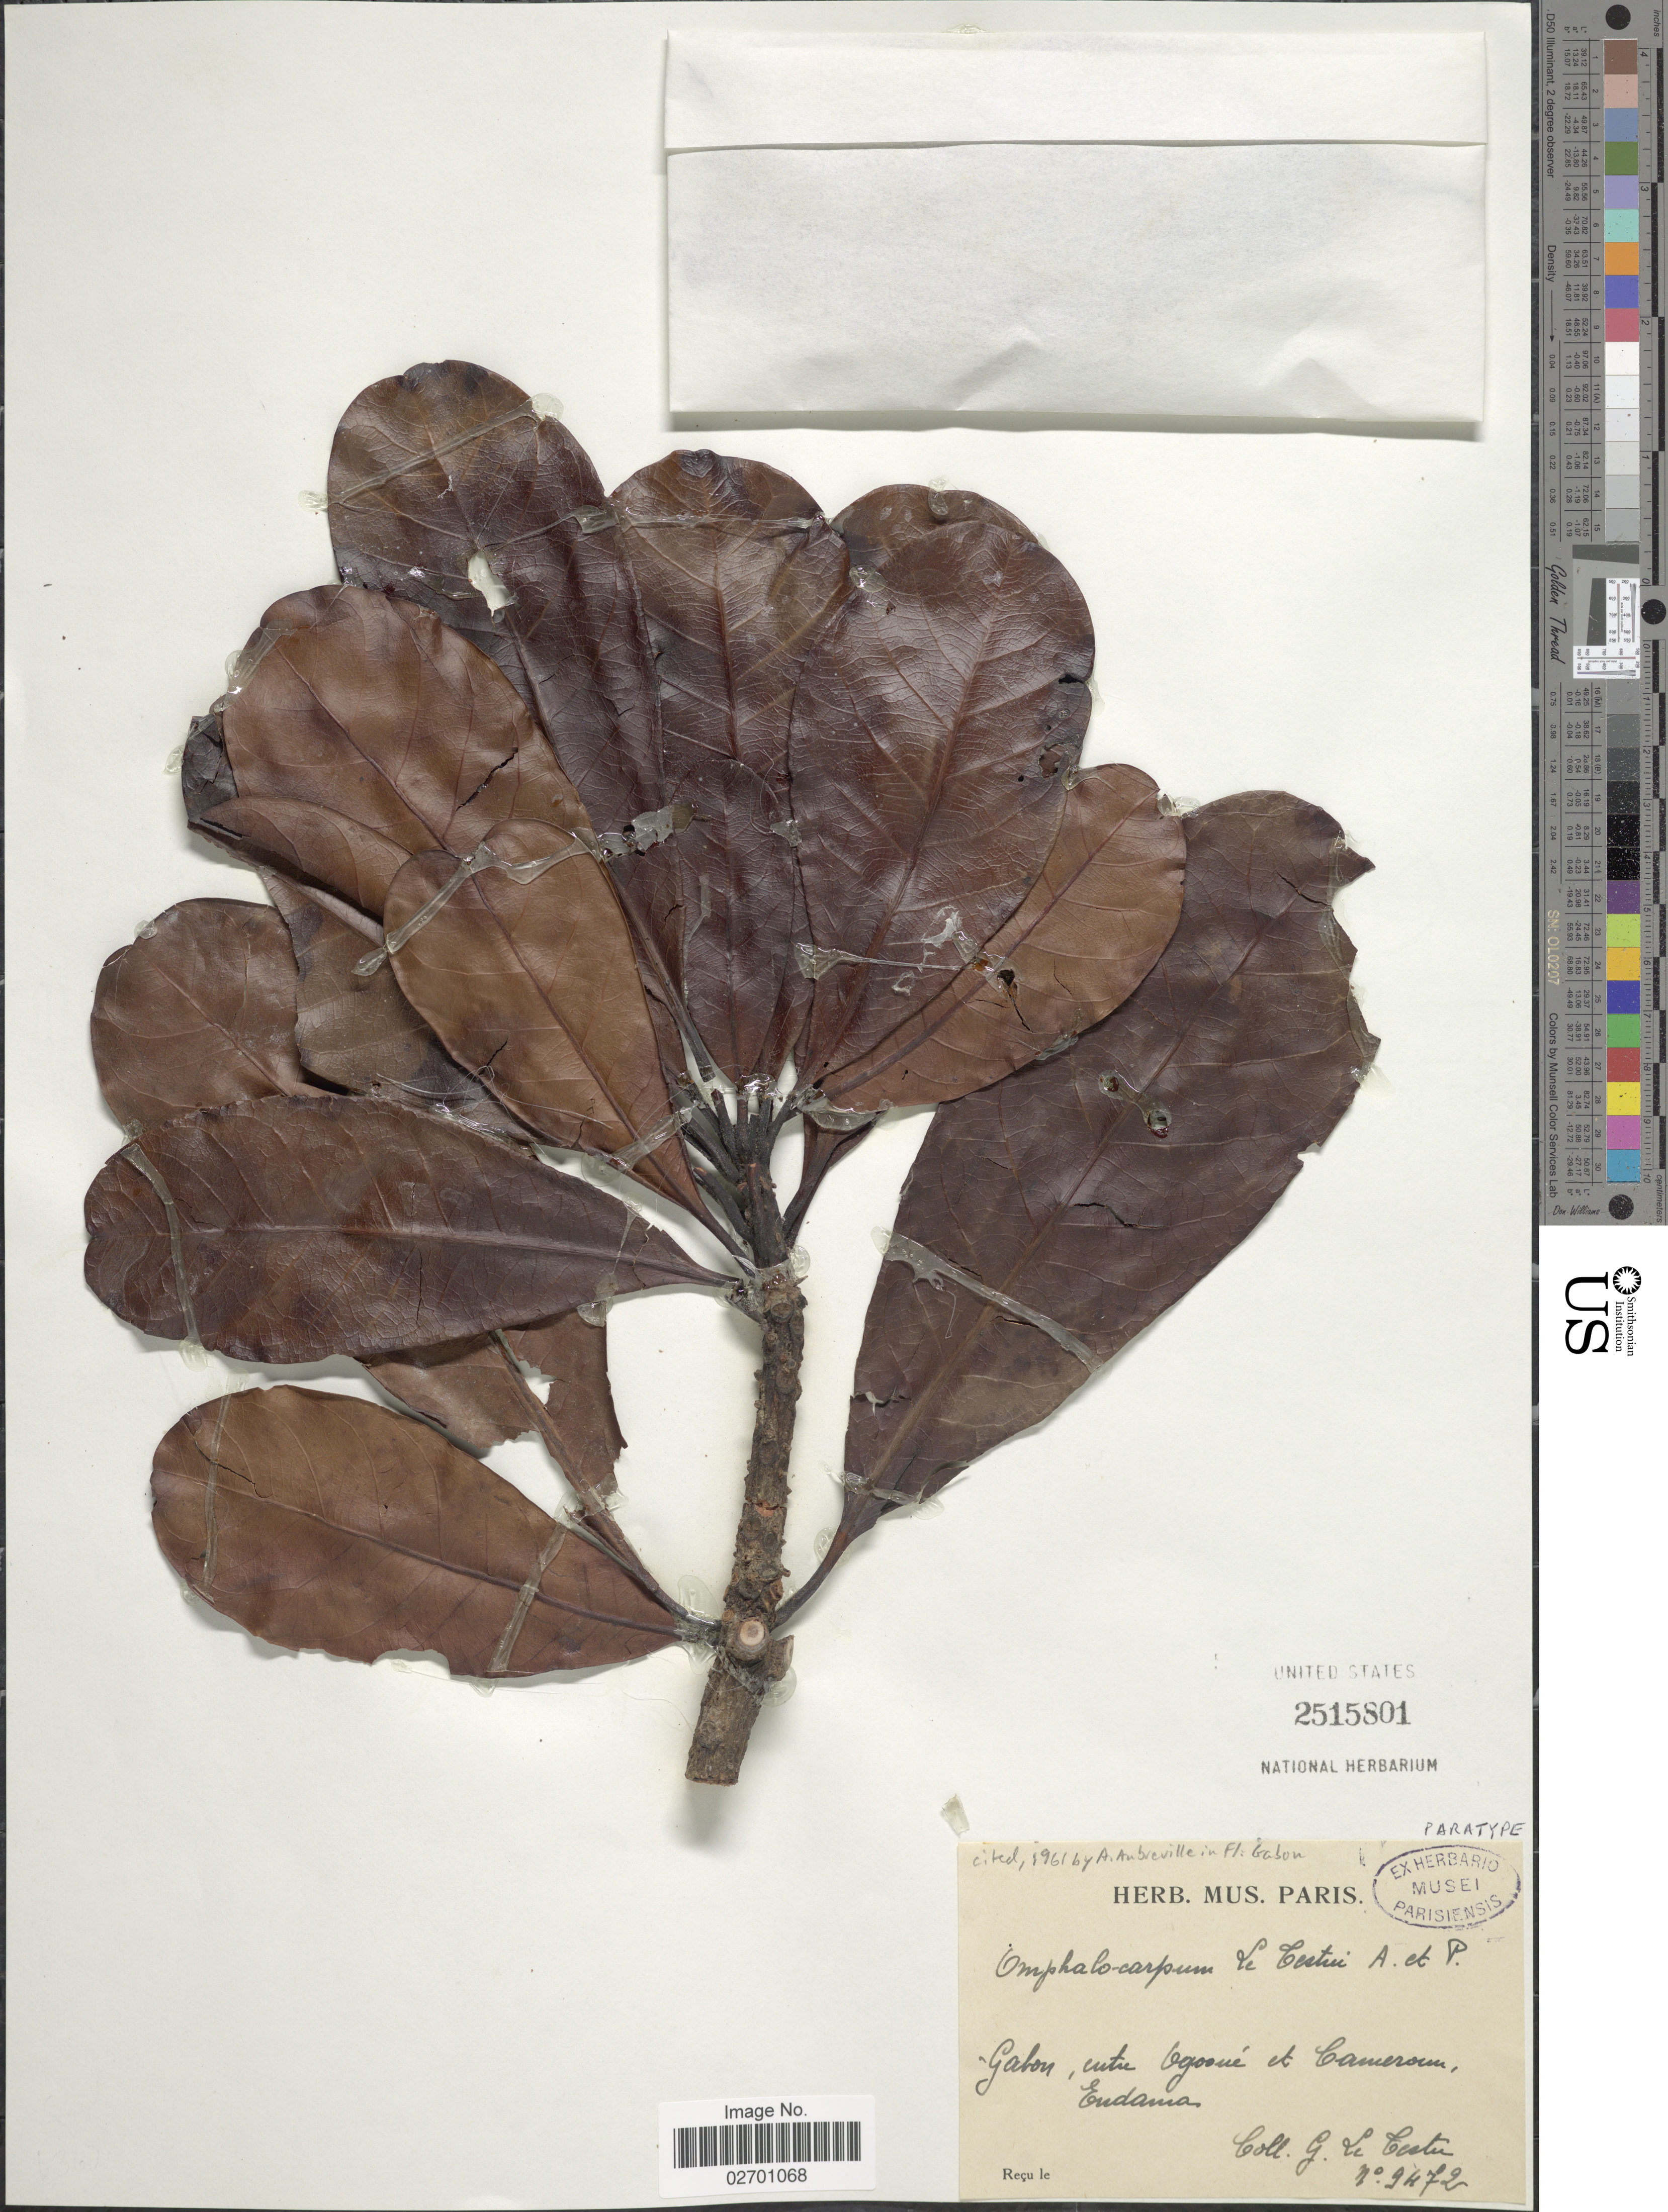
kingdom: Plantae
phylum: Tracheophyta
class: Magnoliopsida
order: Ericales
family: Sapotaceae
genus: Omphalocarpum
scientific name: Omphalocarpum letestui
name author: Aubrév. & Pellegr.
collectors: G. Le Testu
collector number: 9472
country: Gabon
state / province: Woleu-Ntem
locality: Entre Ogooue et Cameroun, Endama.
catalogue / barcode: US 2515801